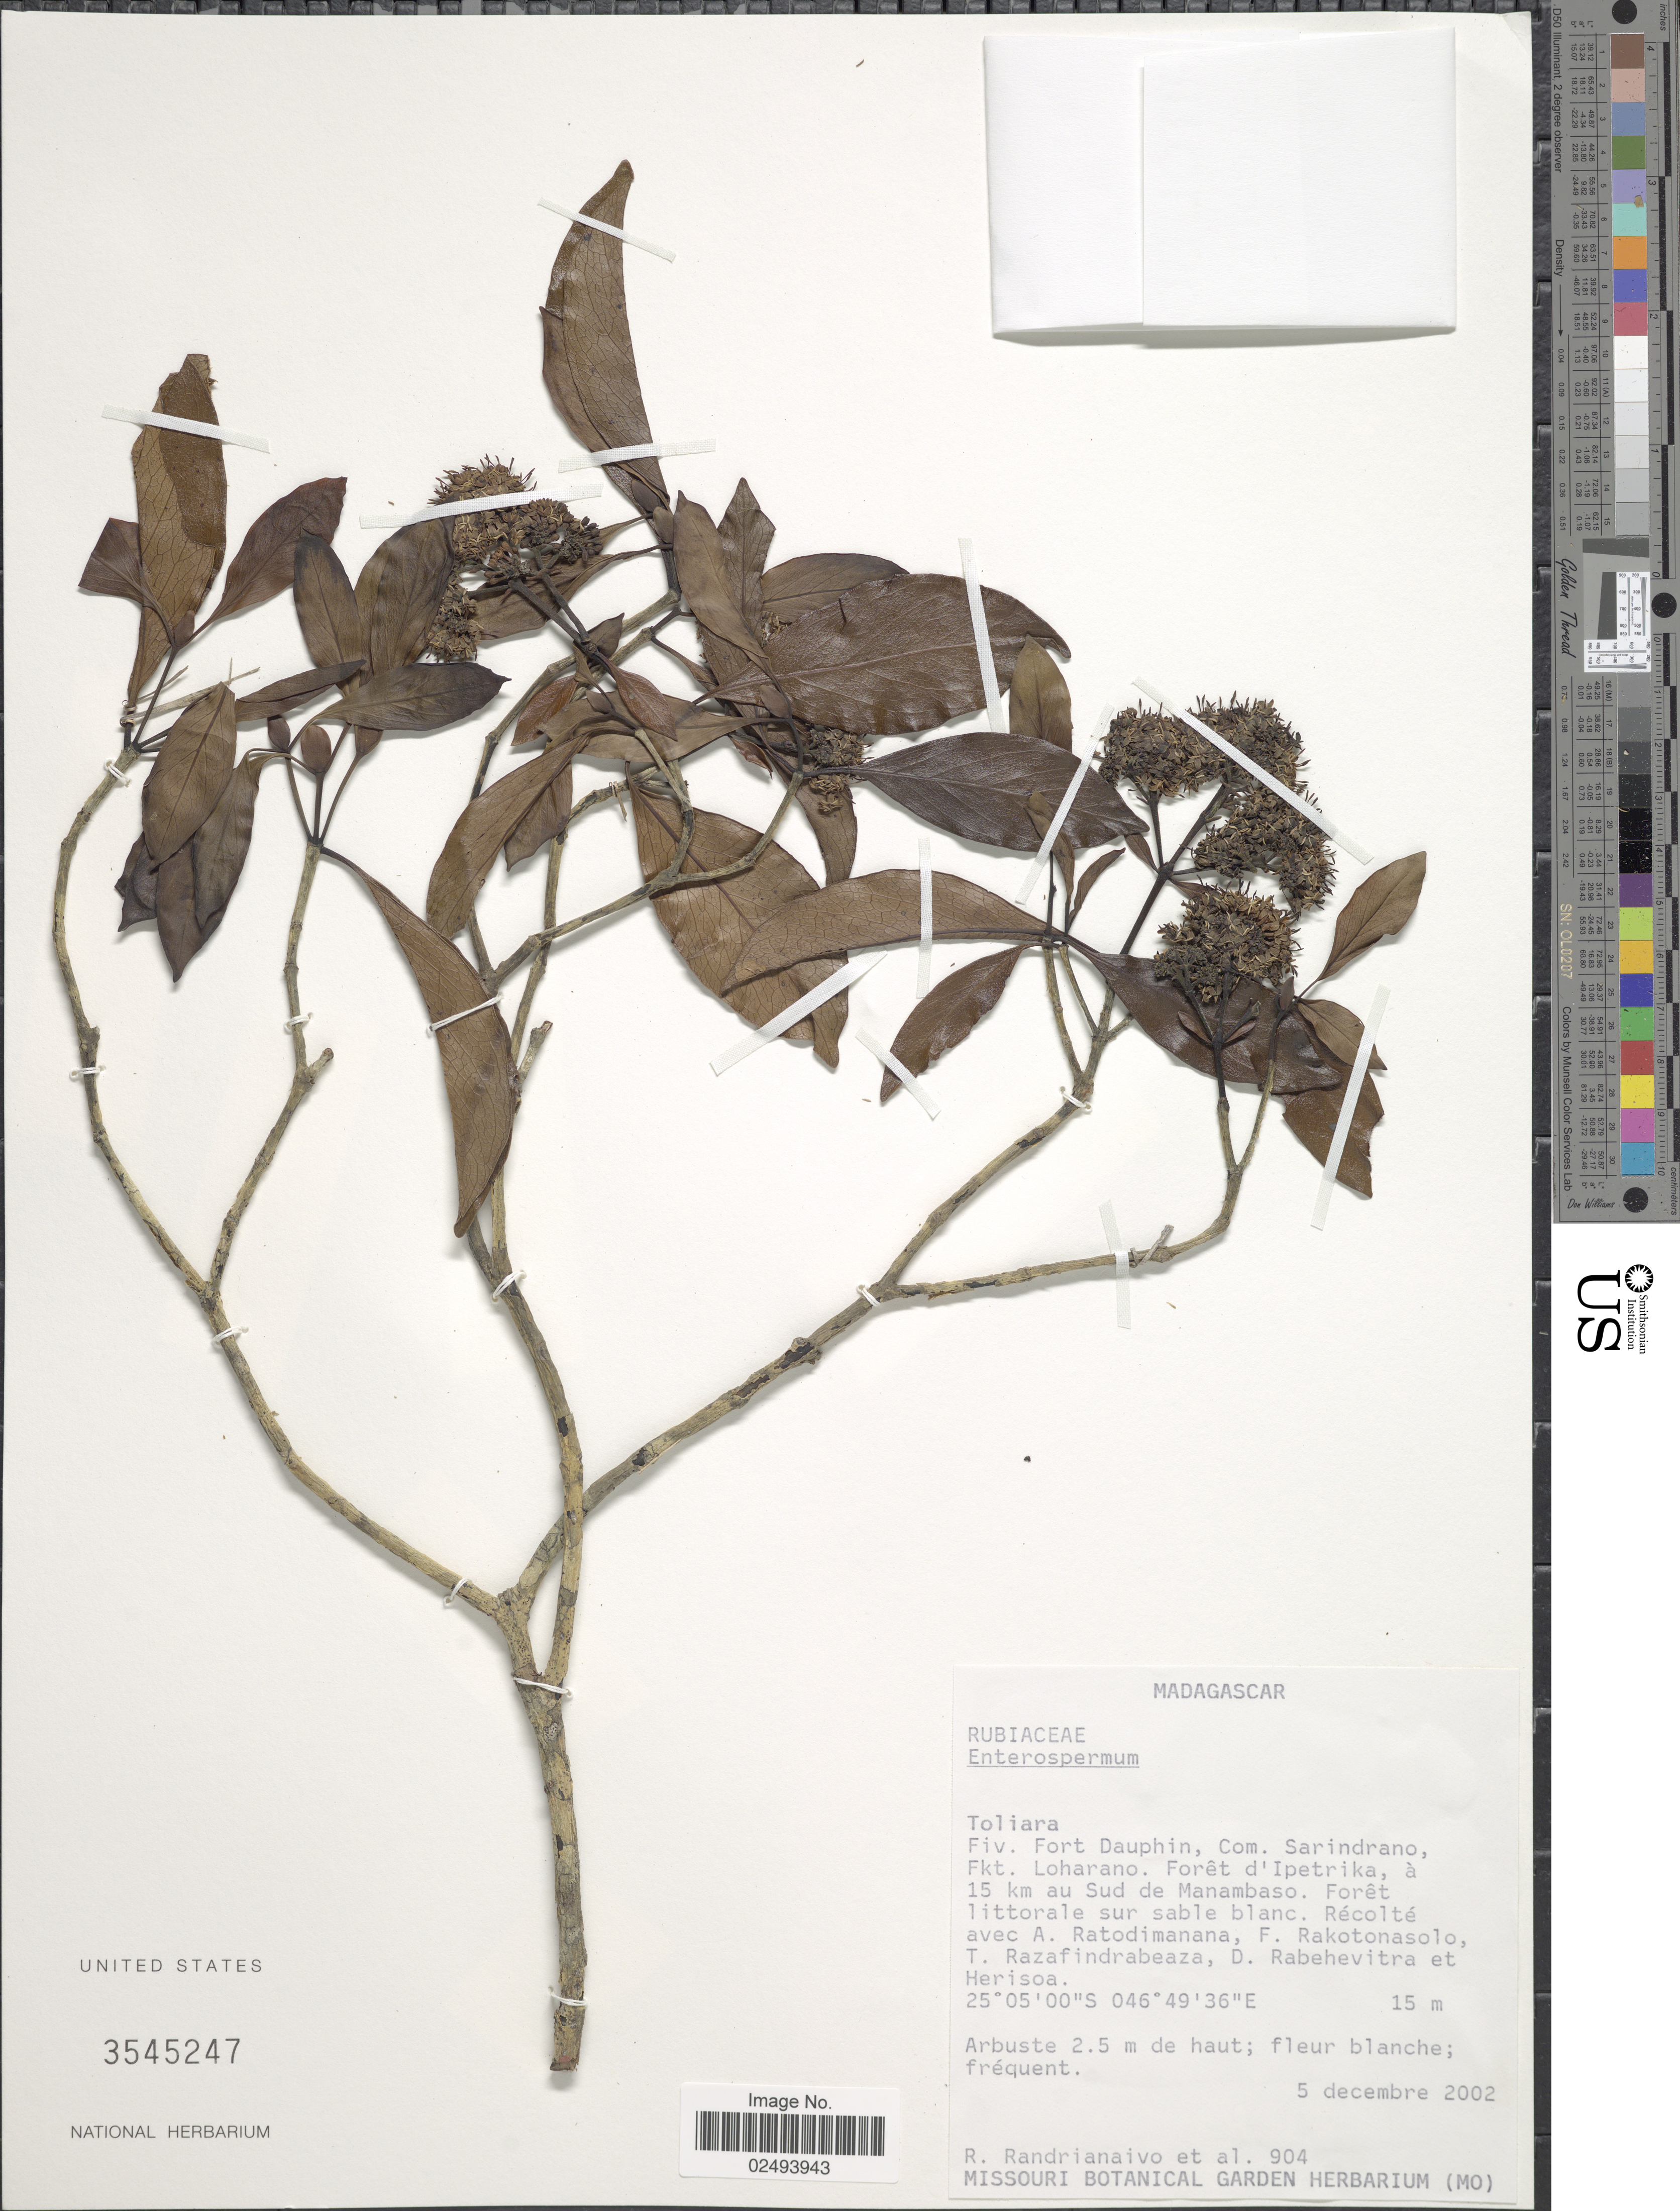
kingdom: Plantae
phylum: Tracheophyta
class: Magnoliopsida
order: Gentianales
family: Rubiaceae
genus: Coptosperma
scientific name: Coptosperma sp.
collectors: R. Randrianaivo & et al.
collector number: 904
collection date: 2002-12-05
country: Madagascar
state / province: Anosy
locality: Fiv. Fort Dauphin, Com. Sarindrano, Fkt. Loharano. Foret d'Ipetrika, a 15 km au Sud de Manambasco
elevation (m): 15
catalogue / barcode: US 3545247